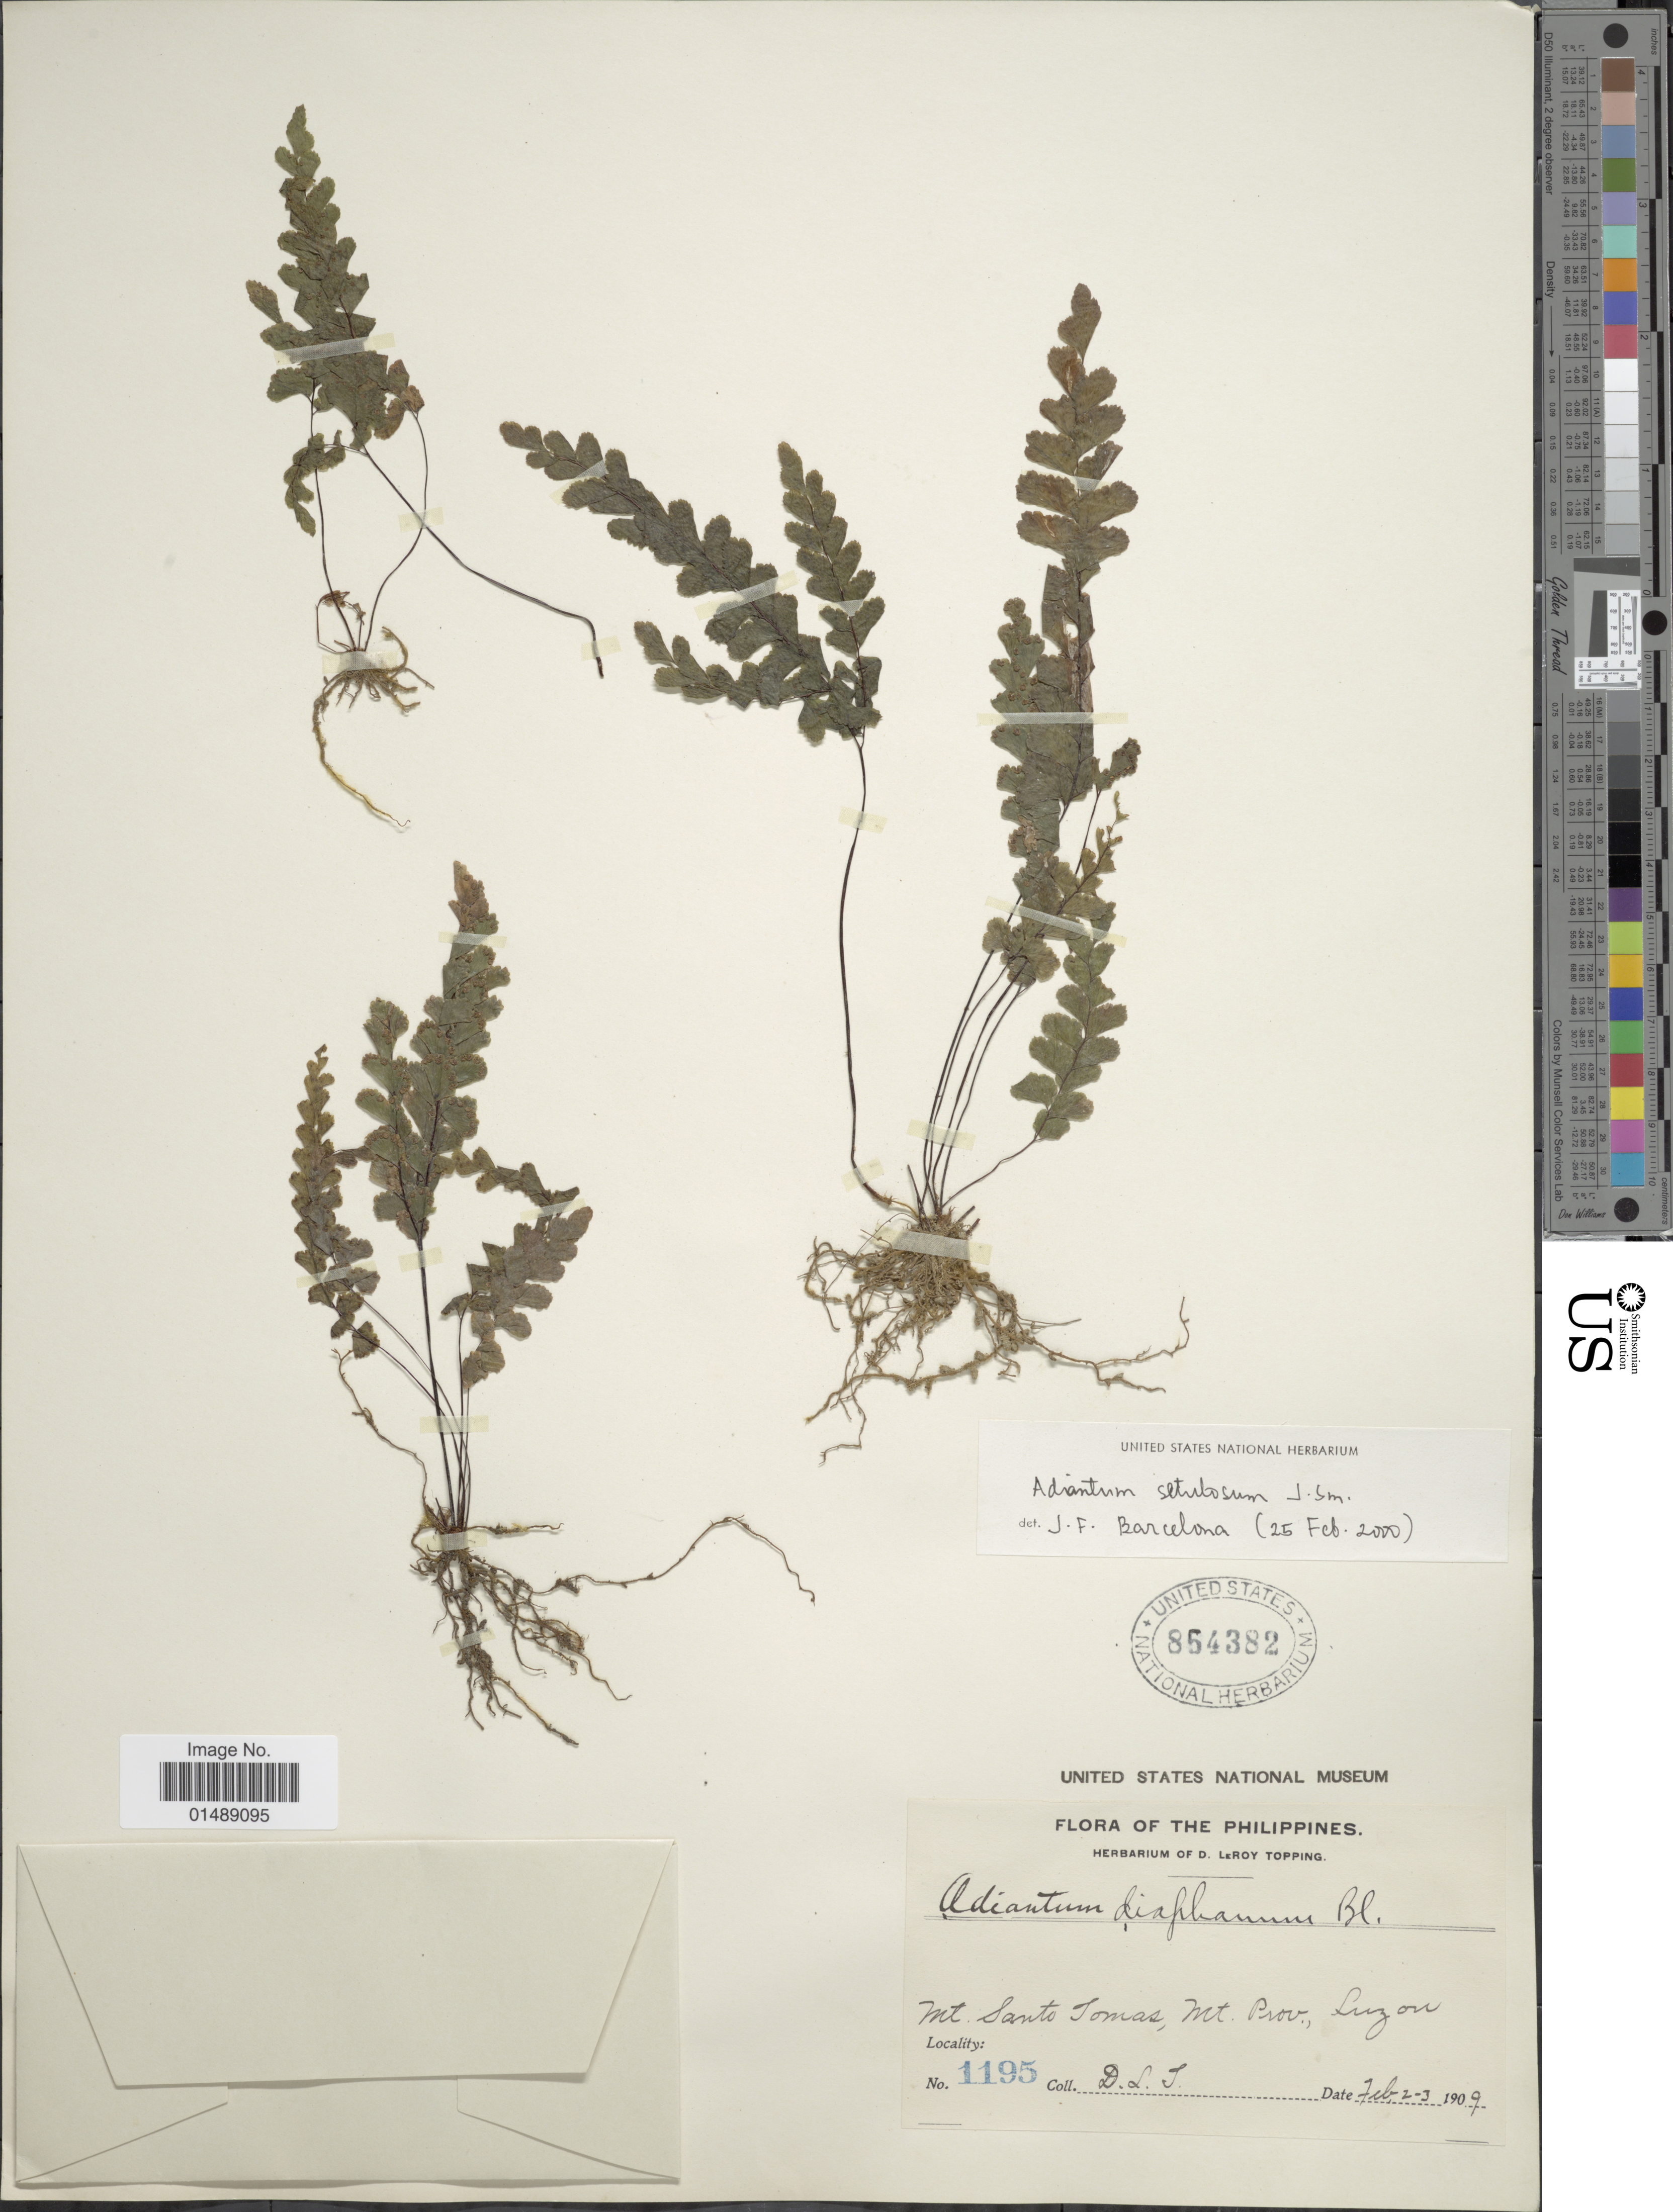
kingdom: Plantae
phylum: Tracheophyta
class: Polypodiopsida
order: Polypodiales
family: Pteridaceae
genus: Adiantum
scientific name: Adiantum setulosum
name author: J. Sm.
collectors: D. L. Topping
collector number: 1195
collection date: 1909-02-02/1909-02-03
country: Philippines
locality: Mt. Santo Tomas, Mt. Prov., Luzon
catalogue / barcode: US 854382